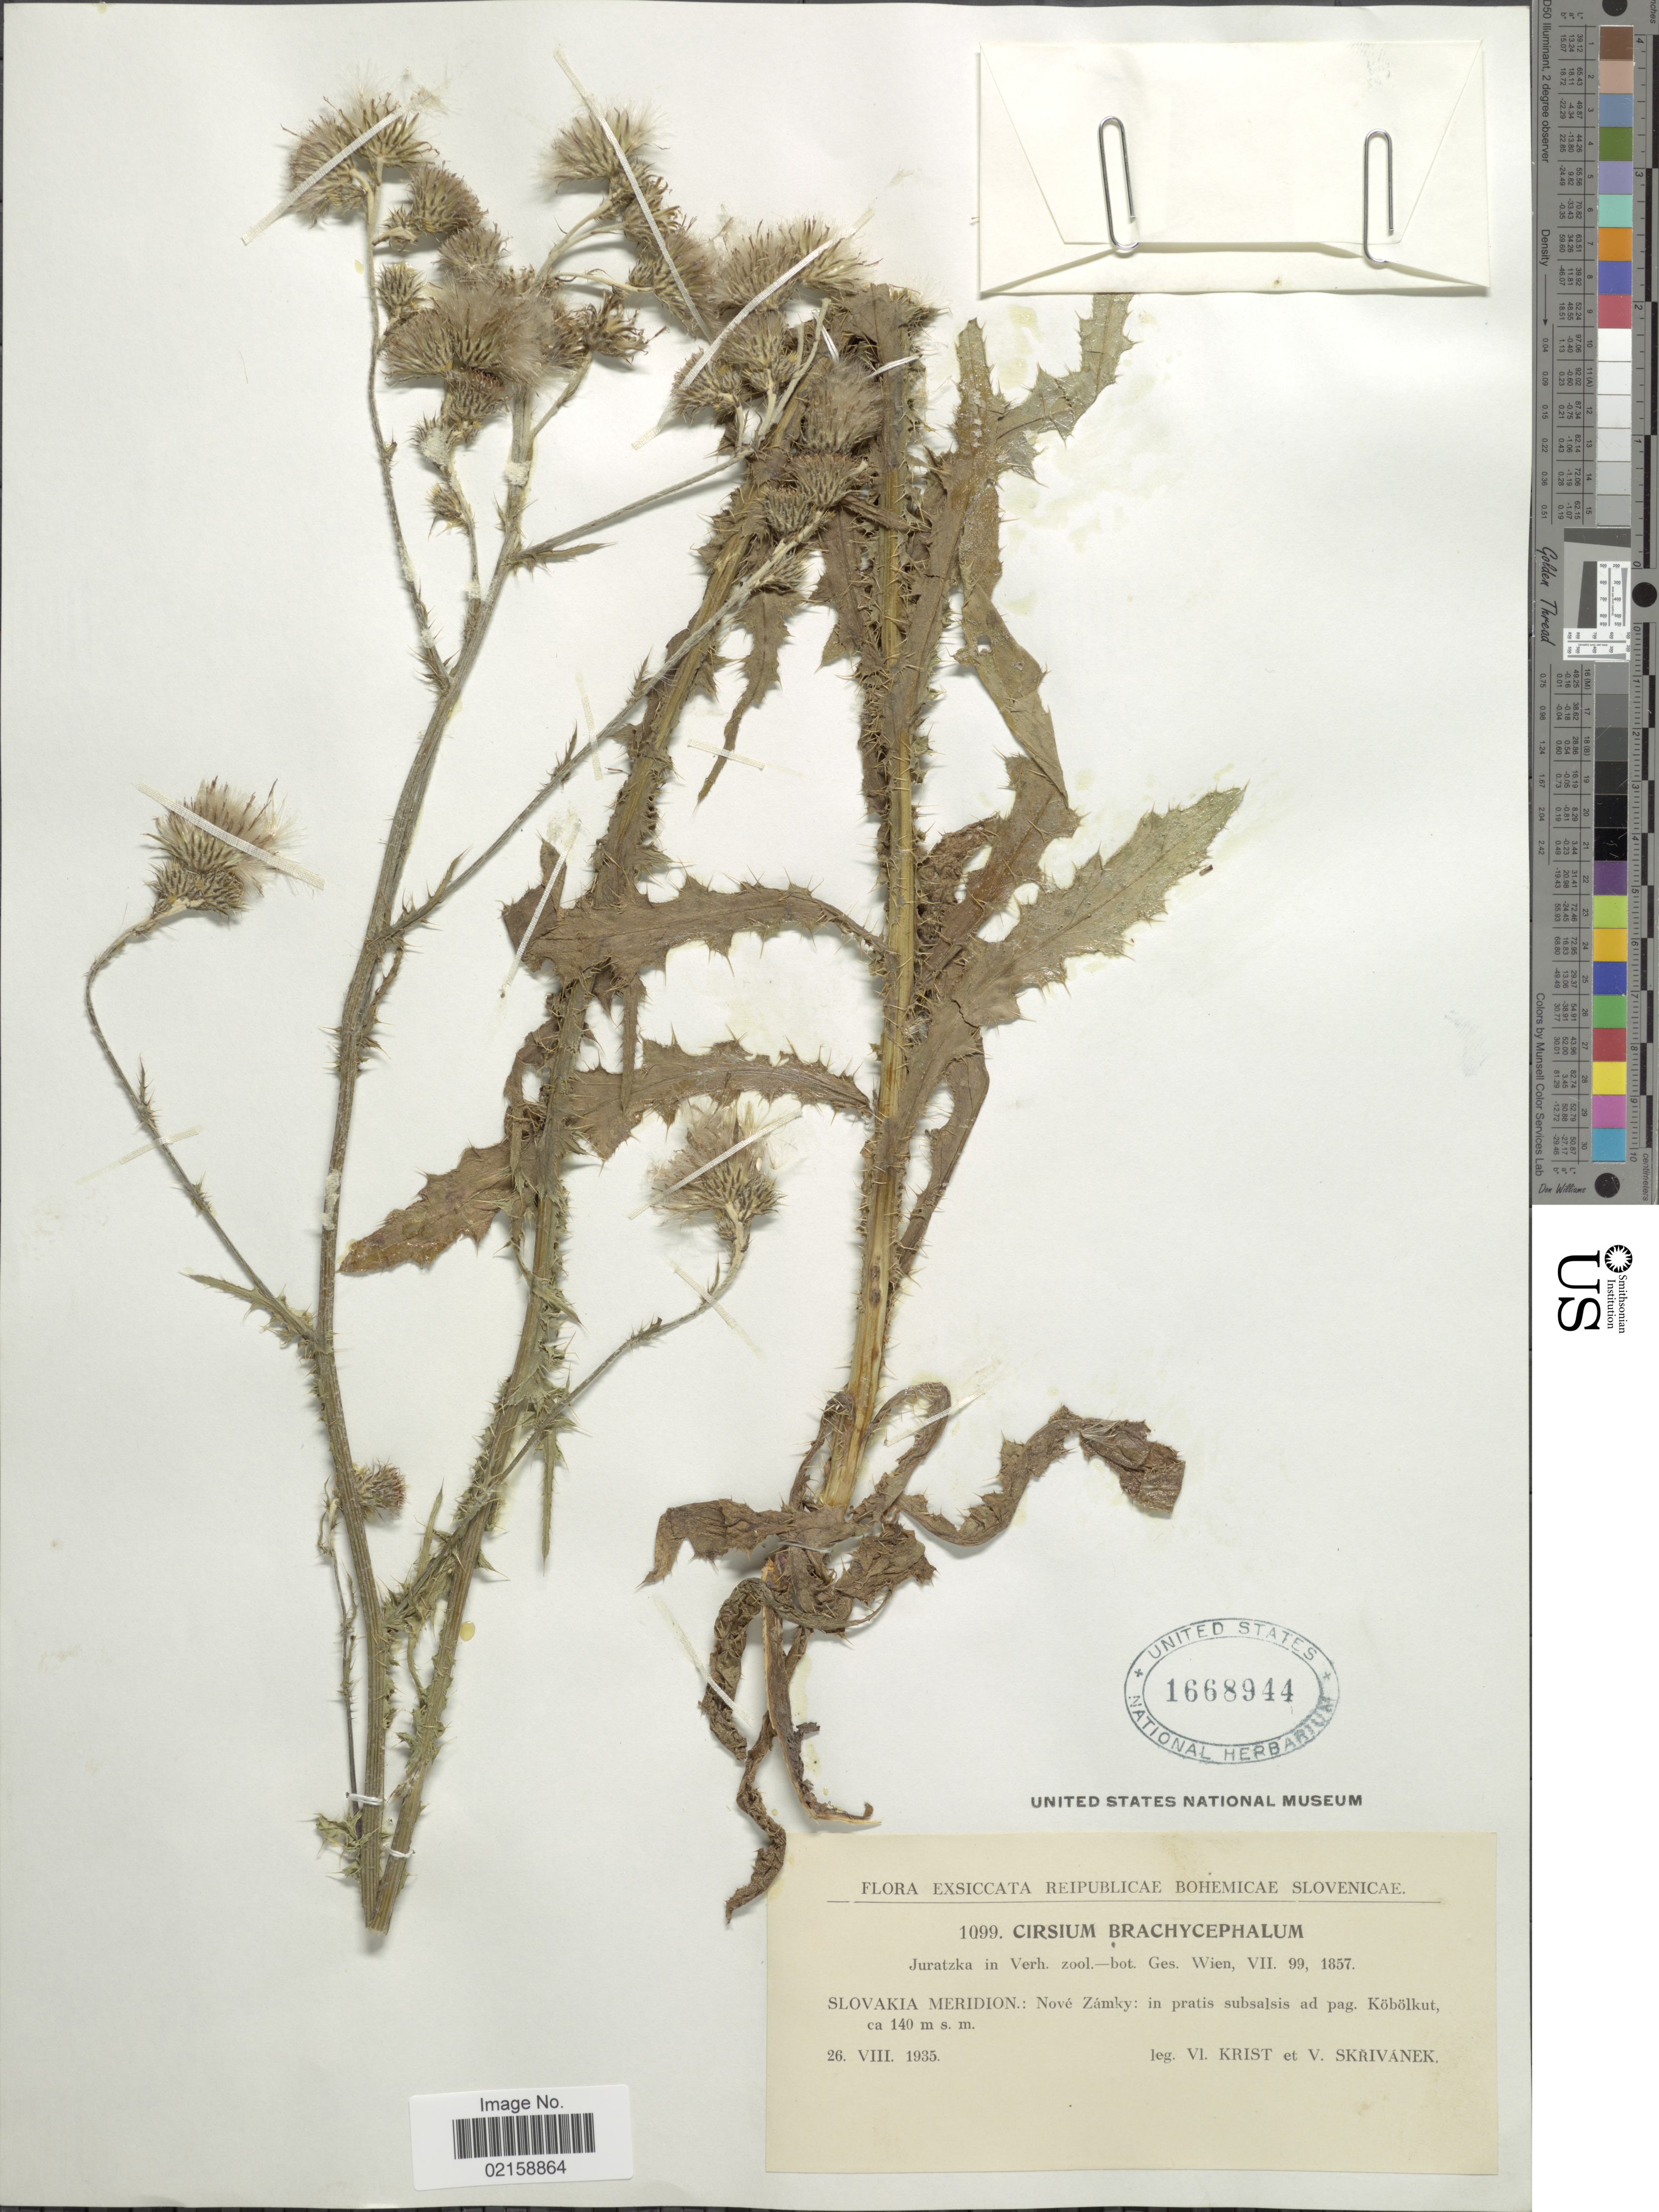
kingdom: Plantae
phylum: Tracheophyta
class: Magnoliopsida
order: Asterales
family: Asteraceae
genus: Cirsium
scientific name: Cirsium brachycephalum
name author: Jur.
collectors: V. Krist & V. Skrivanek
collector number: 1099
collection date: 1935-08-26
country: Slovakia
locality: Exsiccata Reipublicae Bohemicae Slovenicae, Slovakia Meridion.: Nove Zamky: in pratis subsalsis ad pag. Kobolkut. [interpreted]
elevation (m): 140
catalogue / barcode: US 1668944